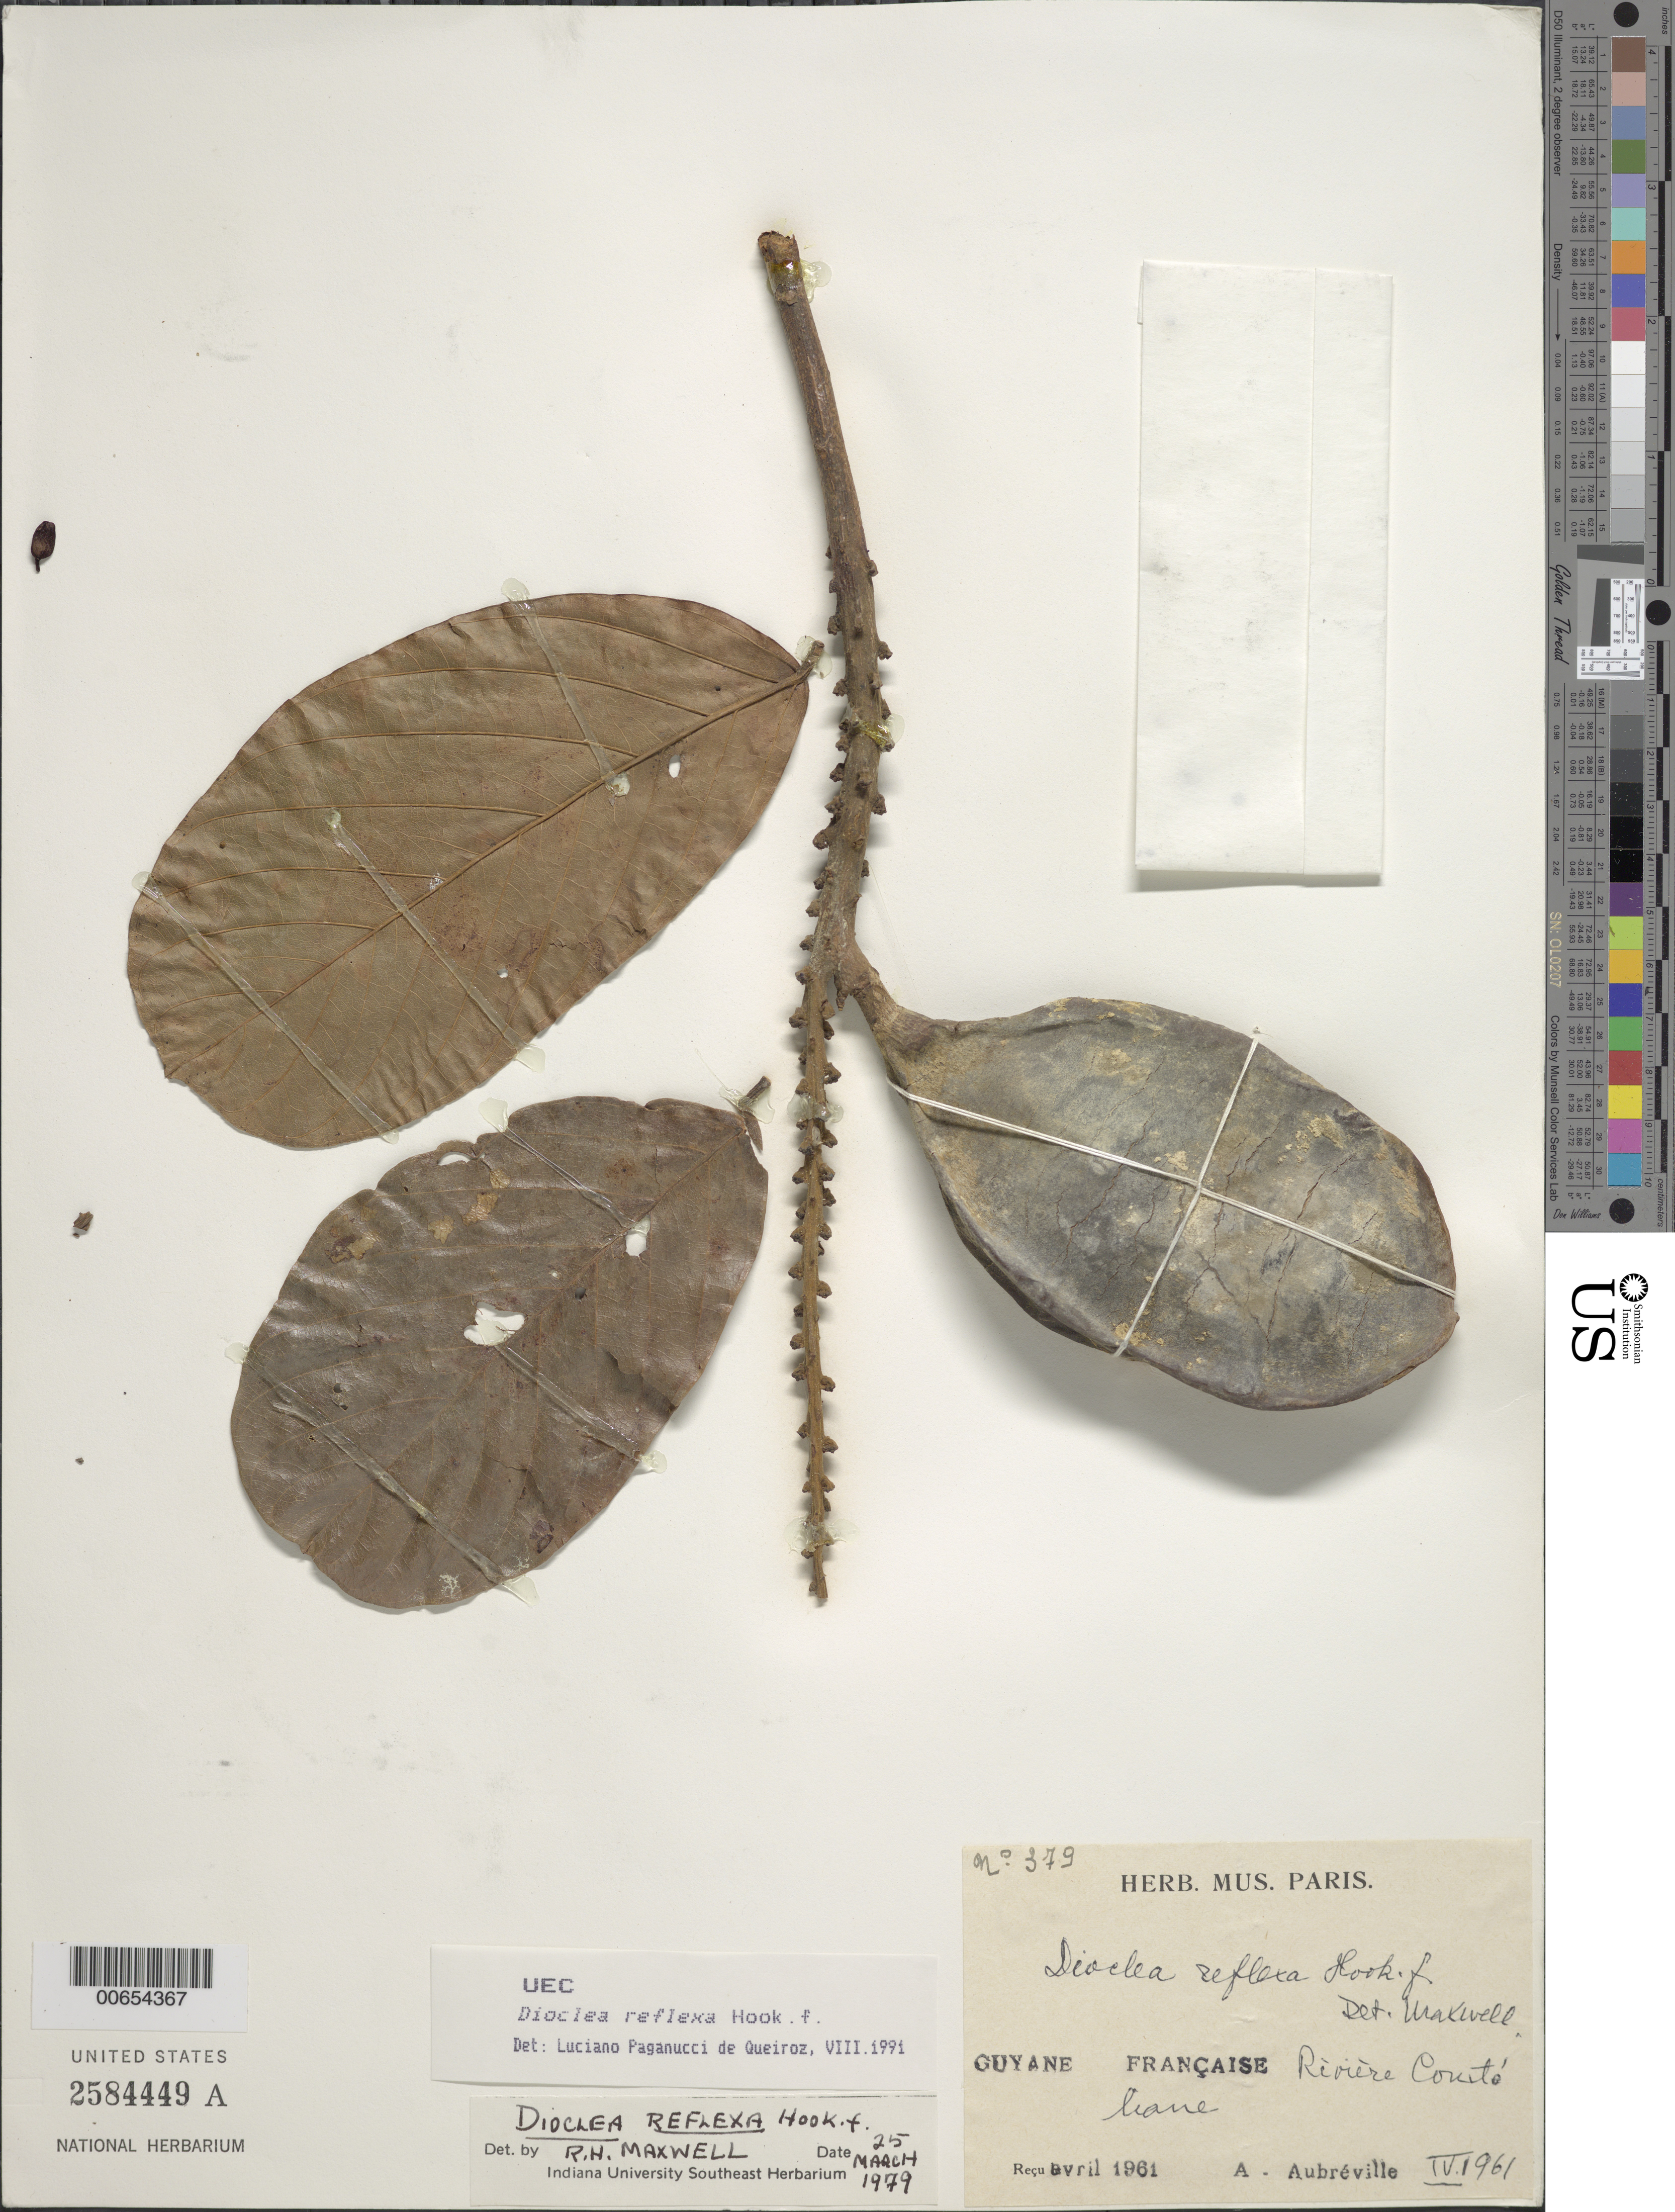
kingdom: Plantae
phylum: Tracheophyta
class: Magnoliopsida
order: Fabales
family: Fabaceae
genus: Macropsychanthus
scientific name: Macropsychanthus comosus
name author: (G. Mey.) L.P. Queiroz & Snak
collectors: A. Aubréville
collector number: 379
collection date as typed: Apr-61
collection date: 1961-04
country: French Guiana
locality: Rivière Comté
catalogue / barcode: US 2584449A